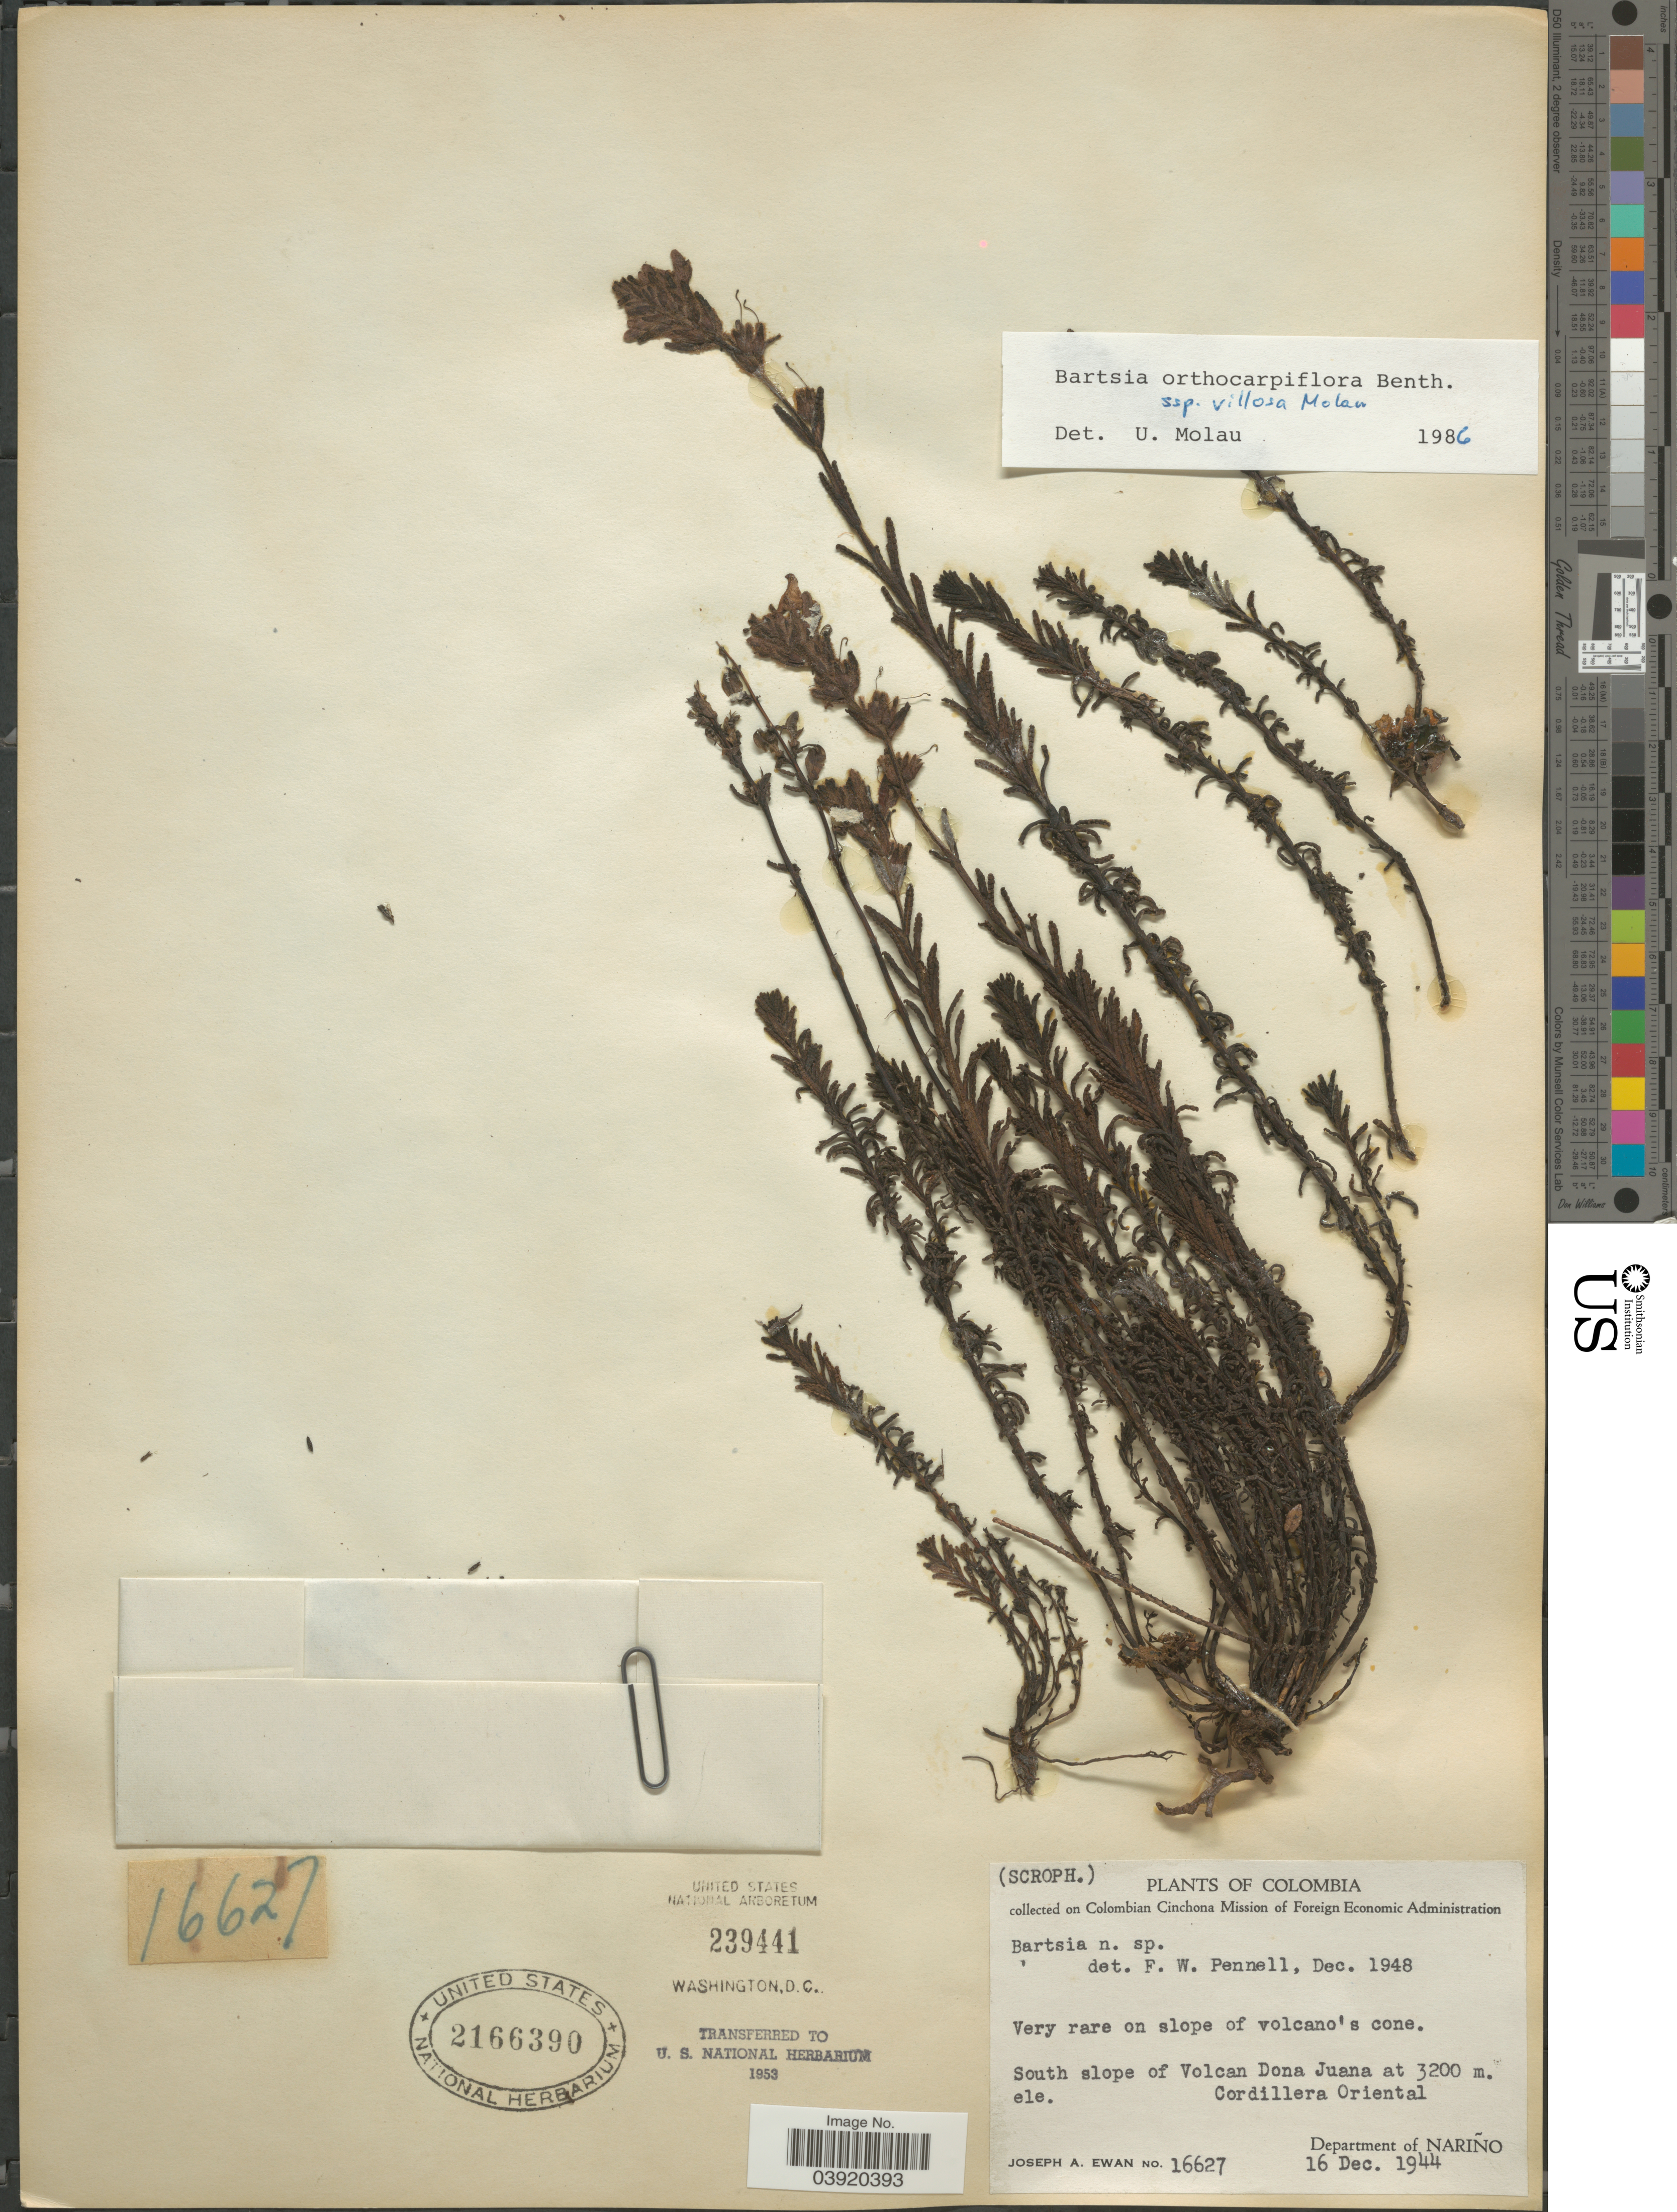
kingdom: Plantae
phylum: Tracheophyta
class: Magnoliopsida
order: Lamiales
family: Orobanchaceae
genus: Bartsia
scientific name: Bartsia orthocarpiflora subsp. villosa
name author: Molau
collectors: J. A. Ewan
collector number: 16627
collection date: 1944-12-16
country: Colombia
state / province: Nariño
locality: On slope of volcano's cone. South slope of Volcan Dona Juana. Cordillera Oriental. Department of Nariño.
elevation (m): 3200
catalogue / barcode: US 2166390